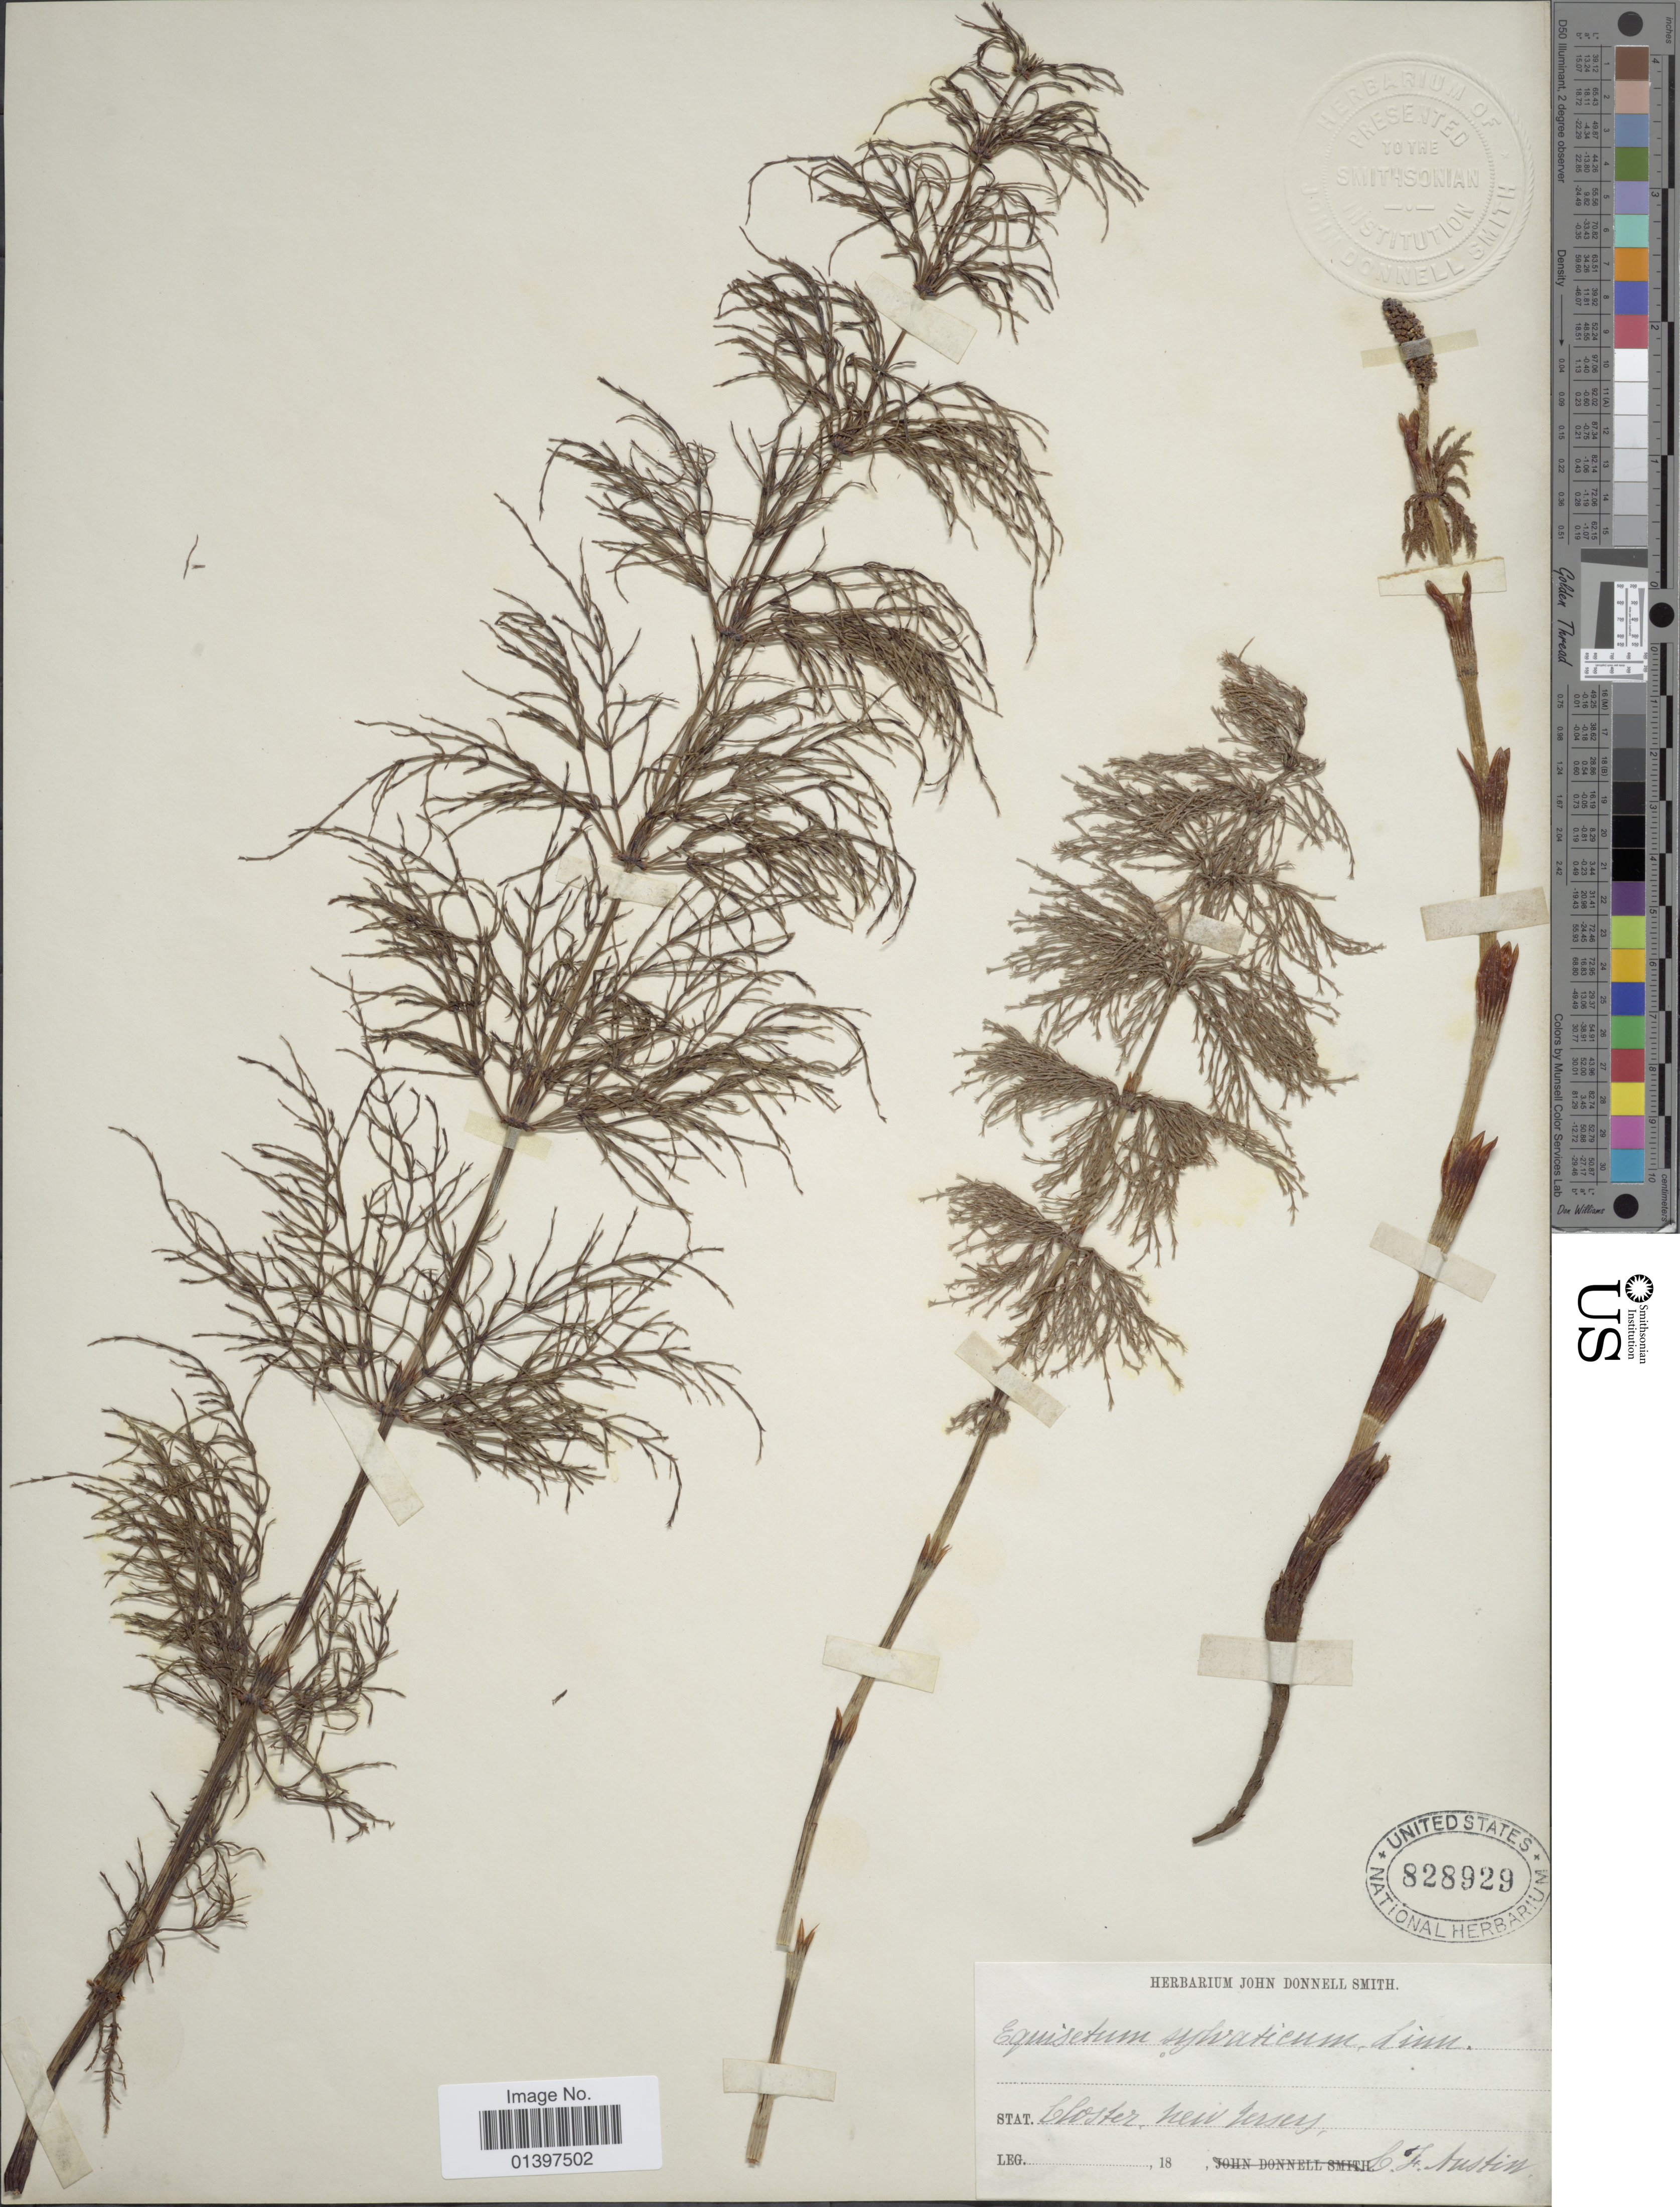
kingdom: Plantae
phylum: Tracheophyta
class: Polypodiopsida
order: Equisetales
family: Equisetaceae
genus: Equisetum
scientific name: Equisetum sylvaticum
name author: L.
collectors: C. F. Austin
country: United States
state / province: New Jersey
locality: Closter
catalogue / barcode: US 828929